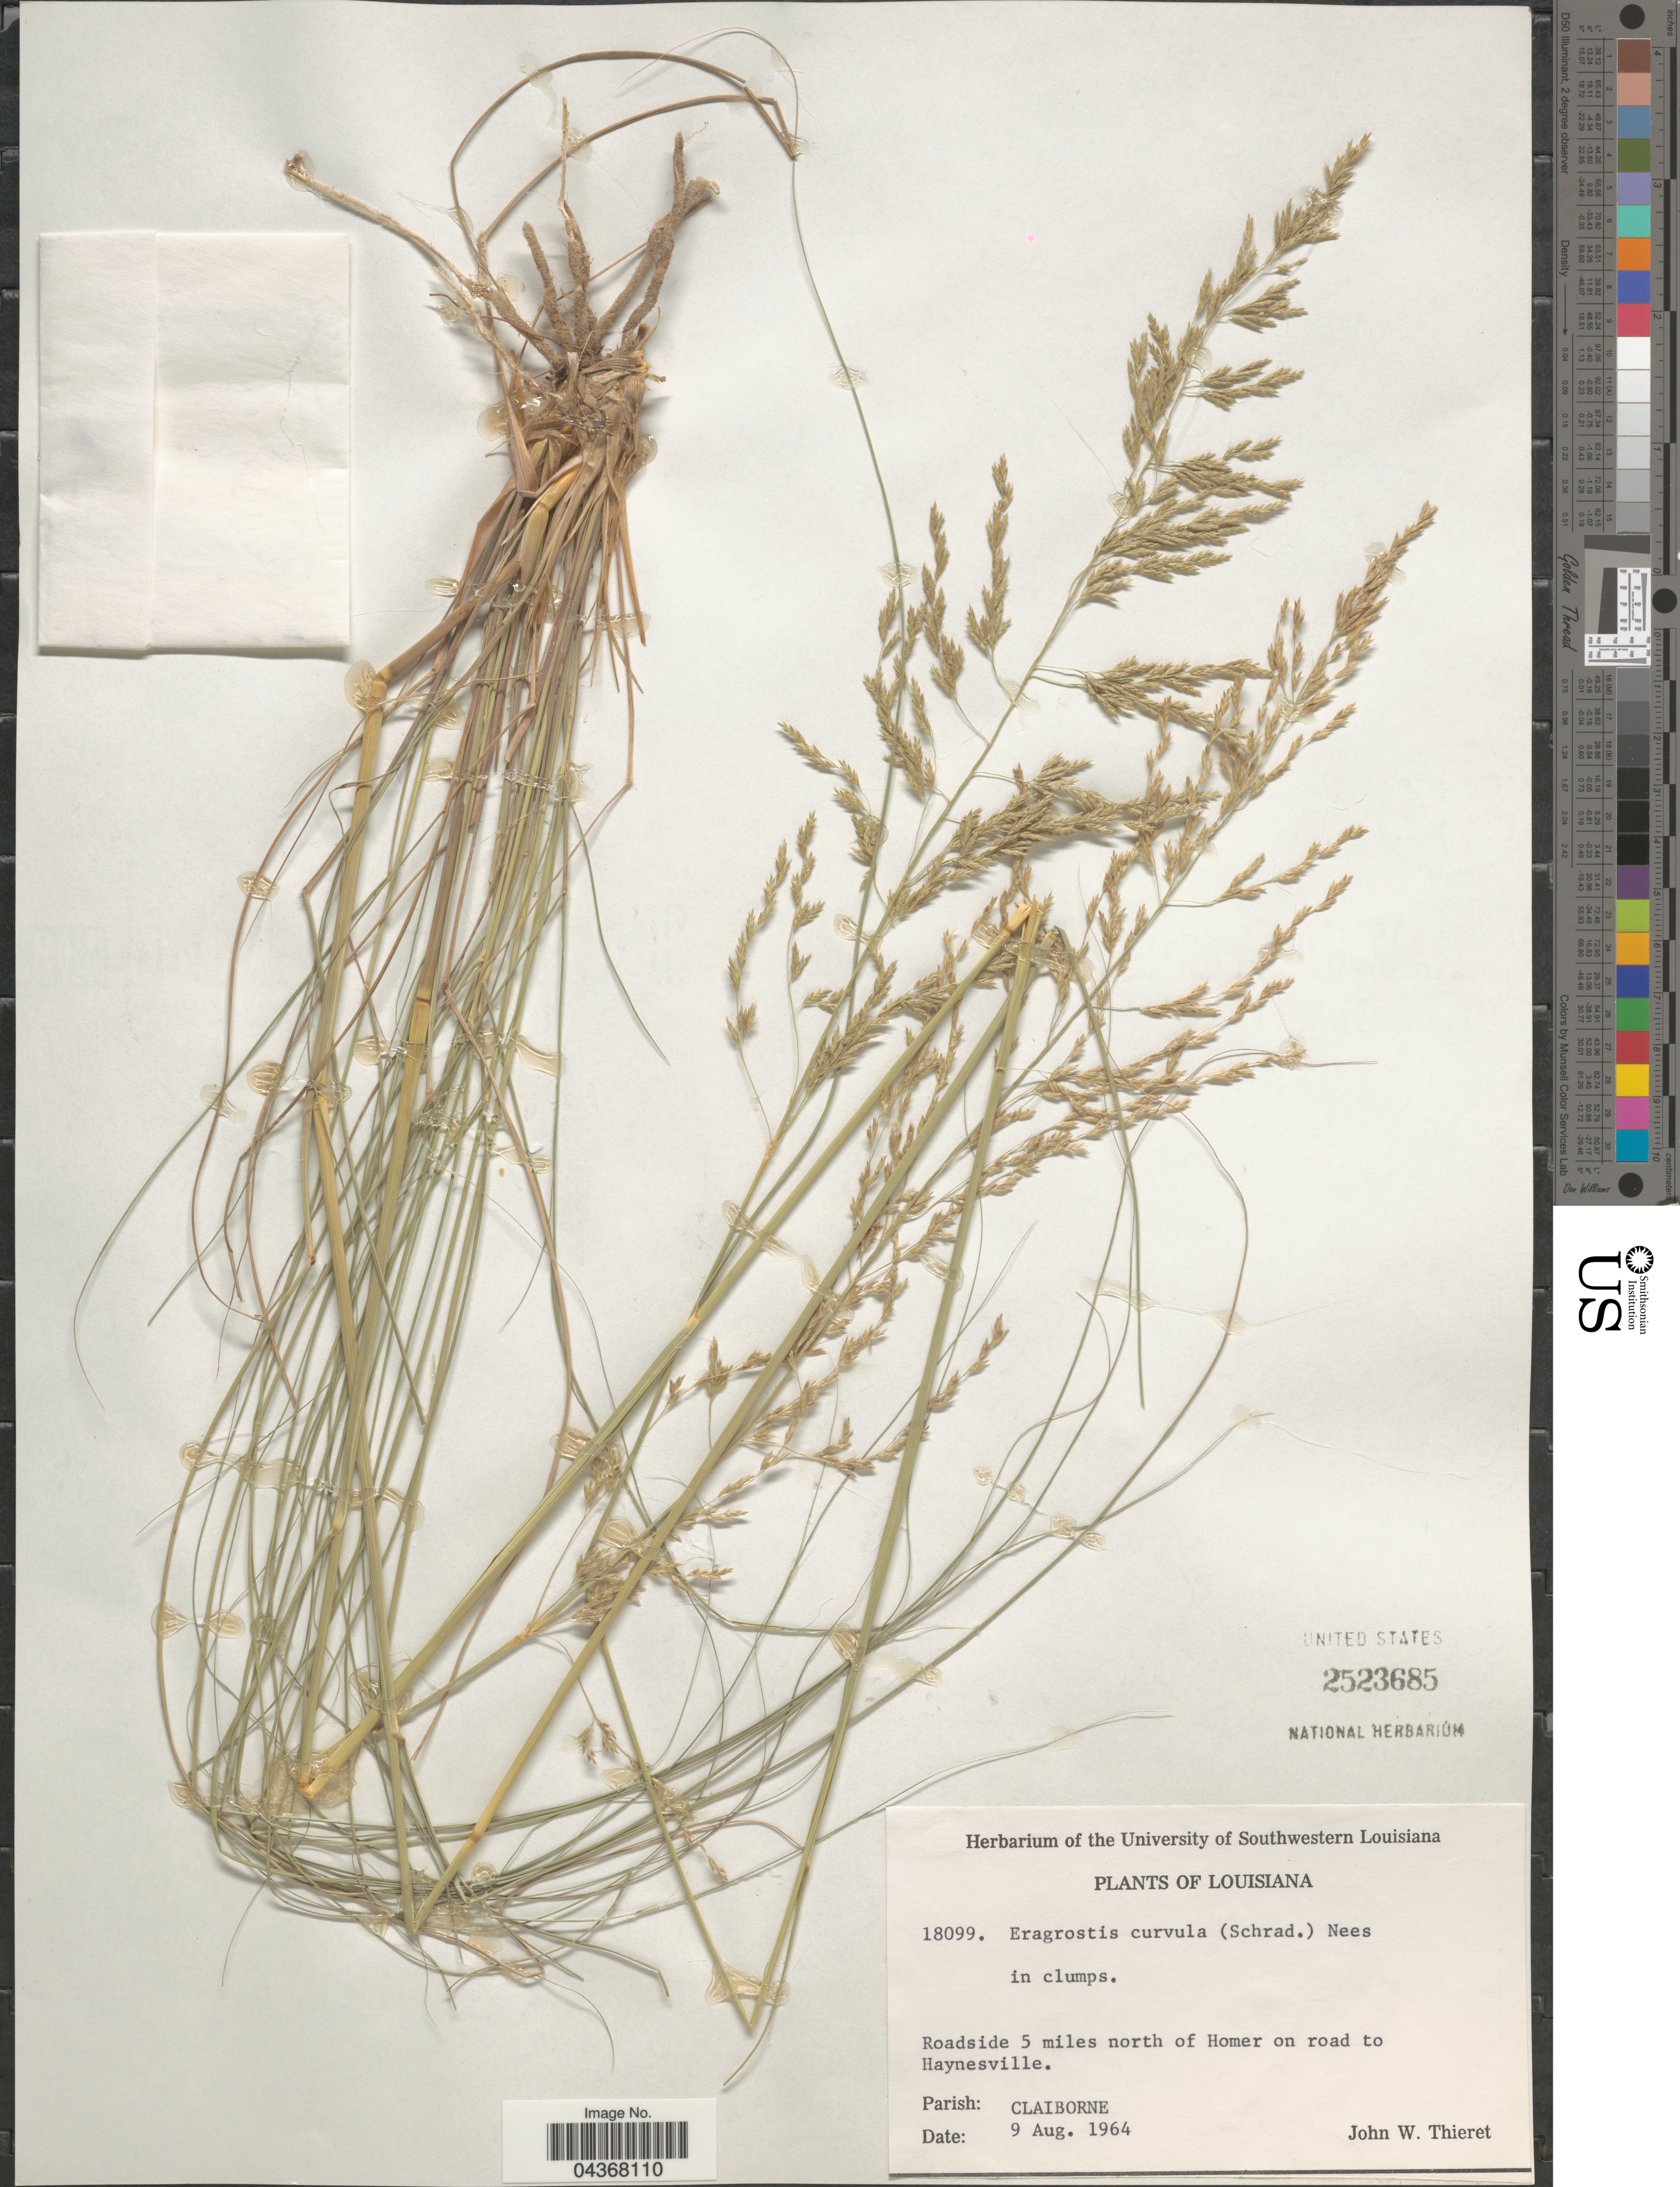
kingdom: Plantae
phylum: Tracheophyta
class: Liliopsida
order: Poales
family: Poaceae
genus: Eragrostis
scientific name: Eragrostis curvula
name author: (Schrad.) Nees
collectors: J. W. Thieret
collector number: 18099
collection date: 1964-08-09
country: United States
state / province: Louisiana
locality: Roadside 5 miles north of Homer on road to Haynesville. Parish: Claiborne.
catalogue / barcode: US 2523685